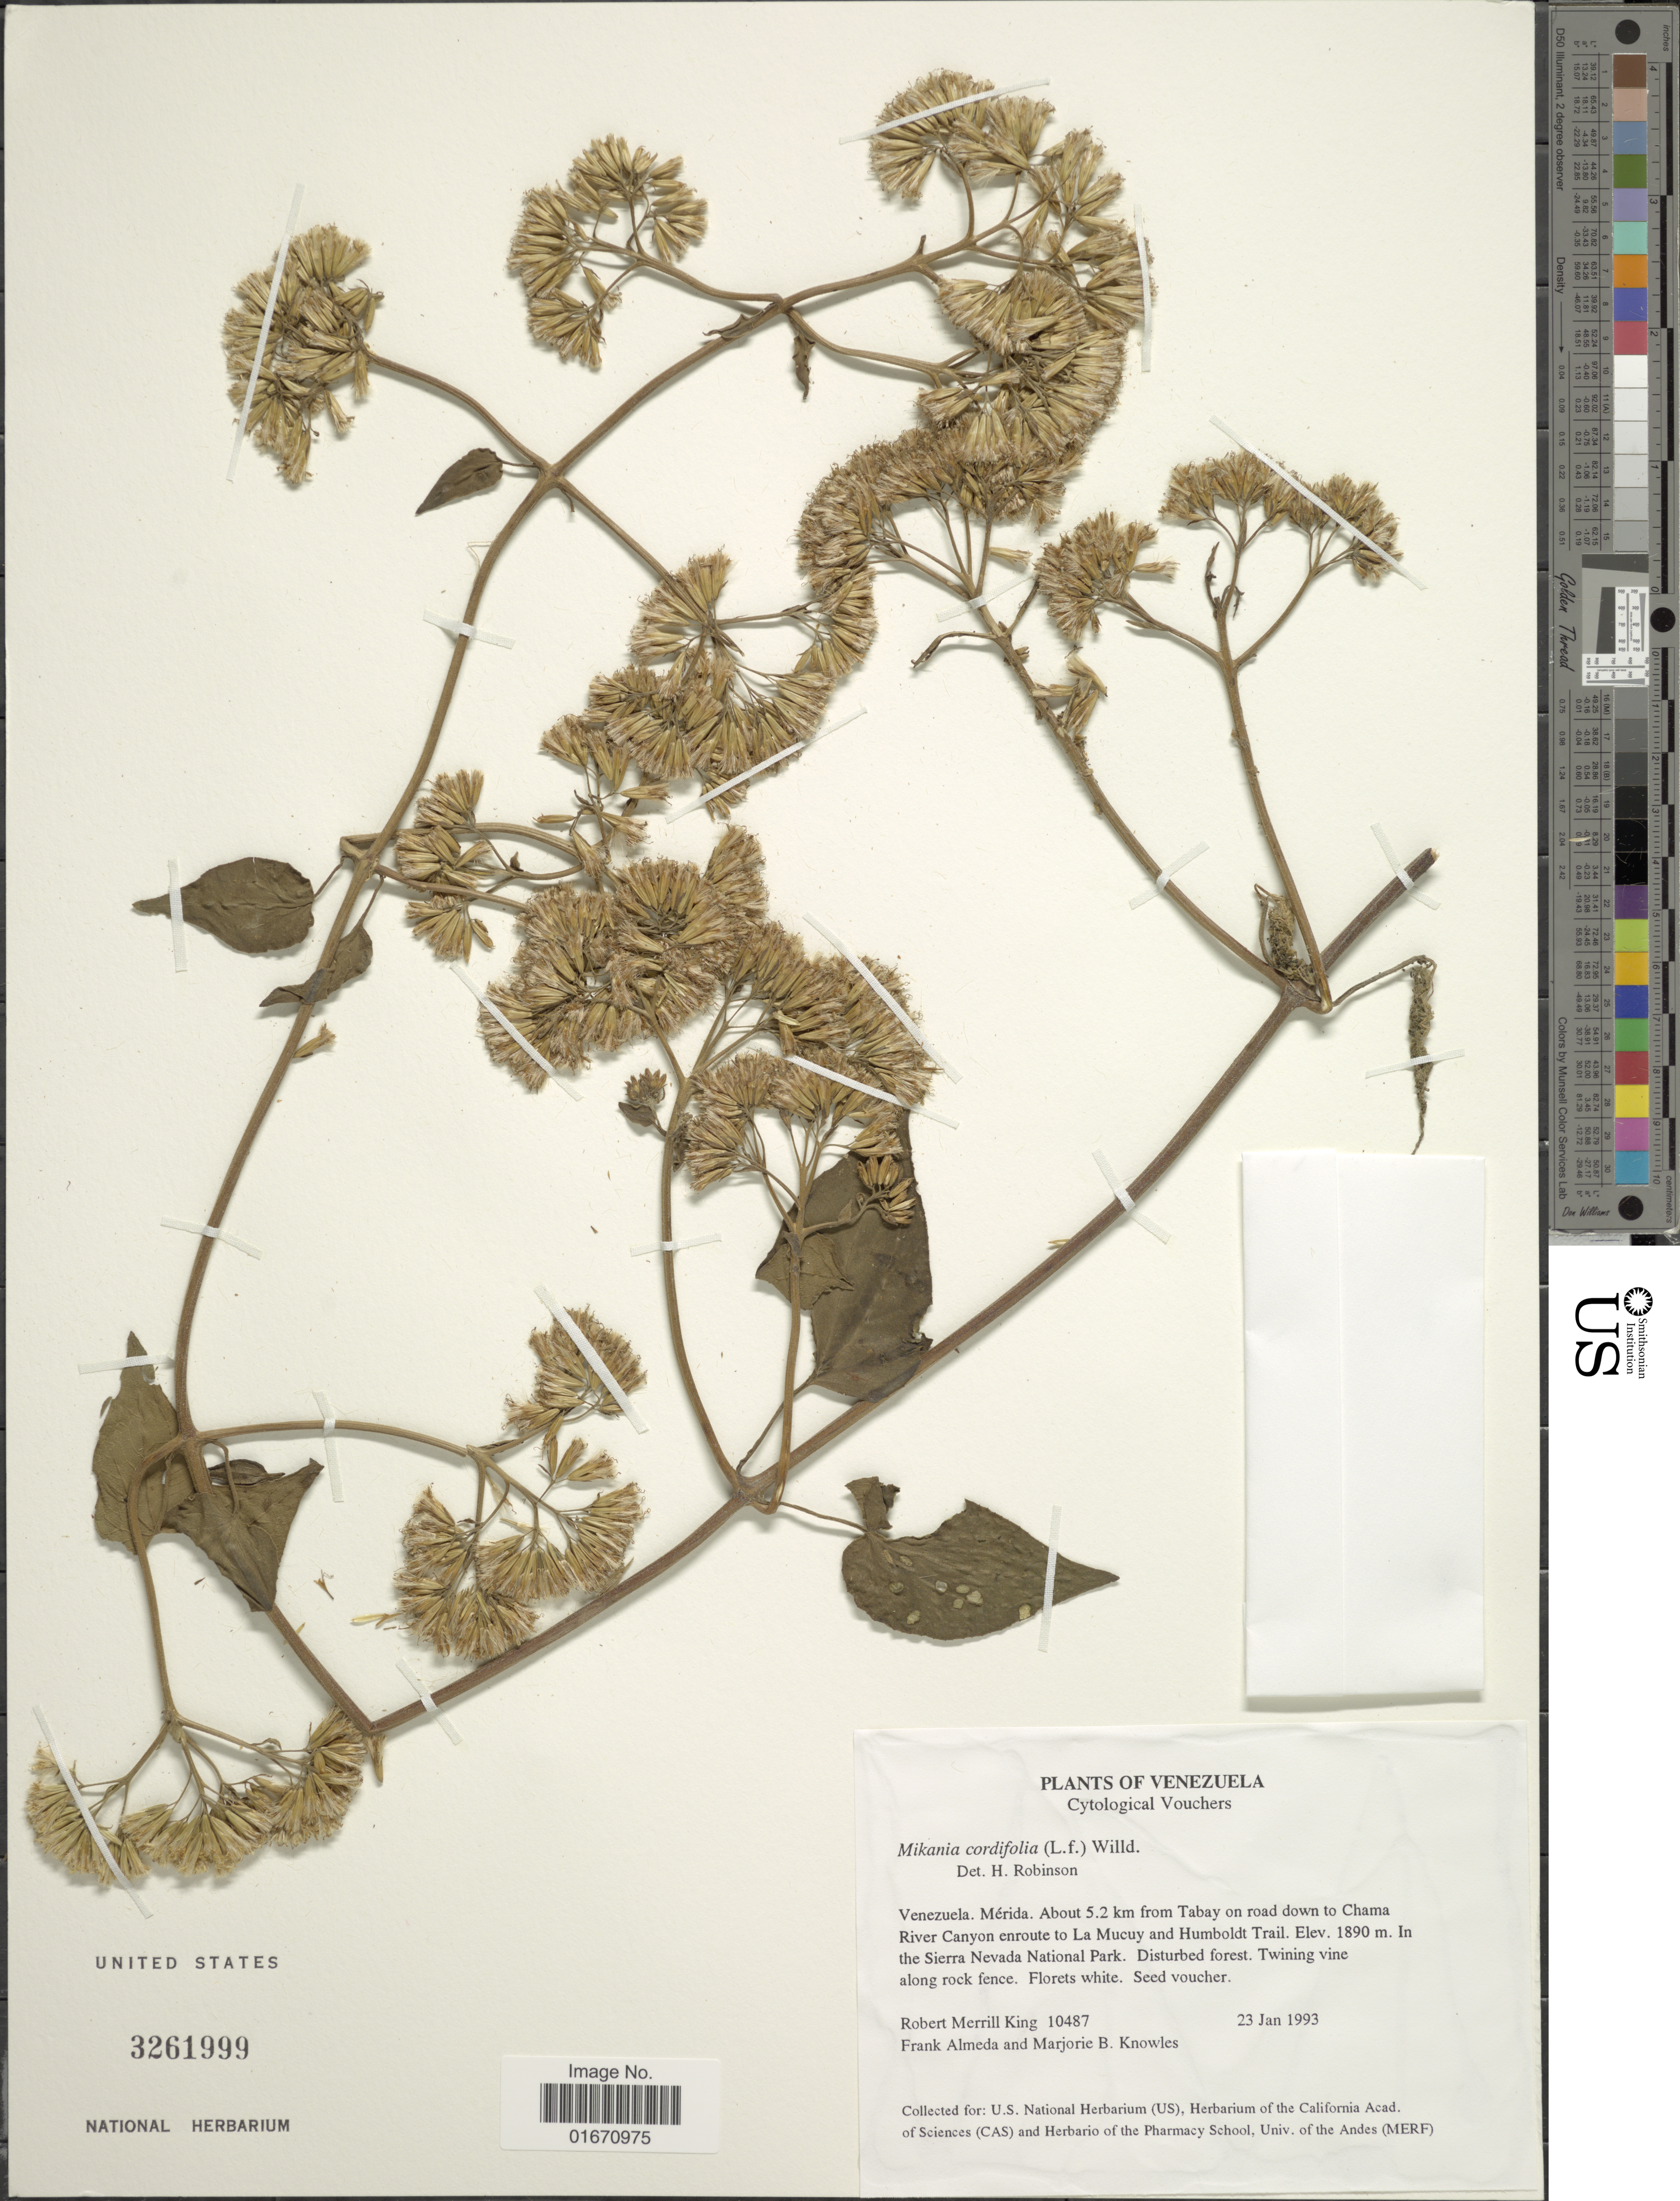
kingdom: Plantae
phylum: Tracheophyta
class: Magnoliopsida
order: Asterales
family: Asteraceae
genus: Mikania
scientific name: Mikania cordifolia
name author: Kunth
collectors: R. M. King, F. Almeda & M. B. Knowles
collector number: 10487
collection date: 1993-01-23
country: Venezuela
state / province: Mérida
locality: About 5.2 km from Tabay on road down to Chama River Canyon enroute to La Mucuy and Humboldt Trail, in the Sierra Nevada National Park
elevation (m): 1890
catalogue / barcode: US 3261999